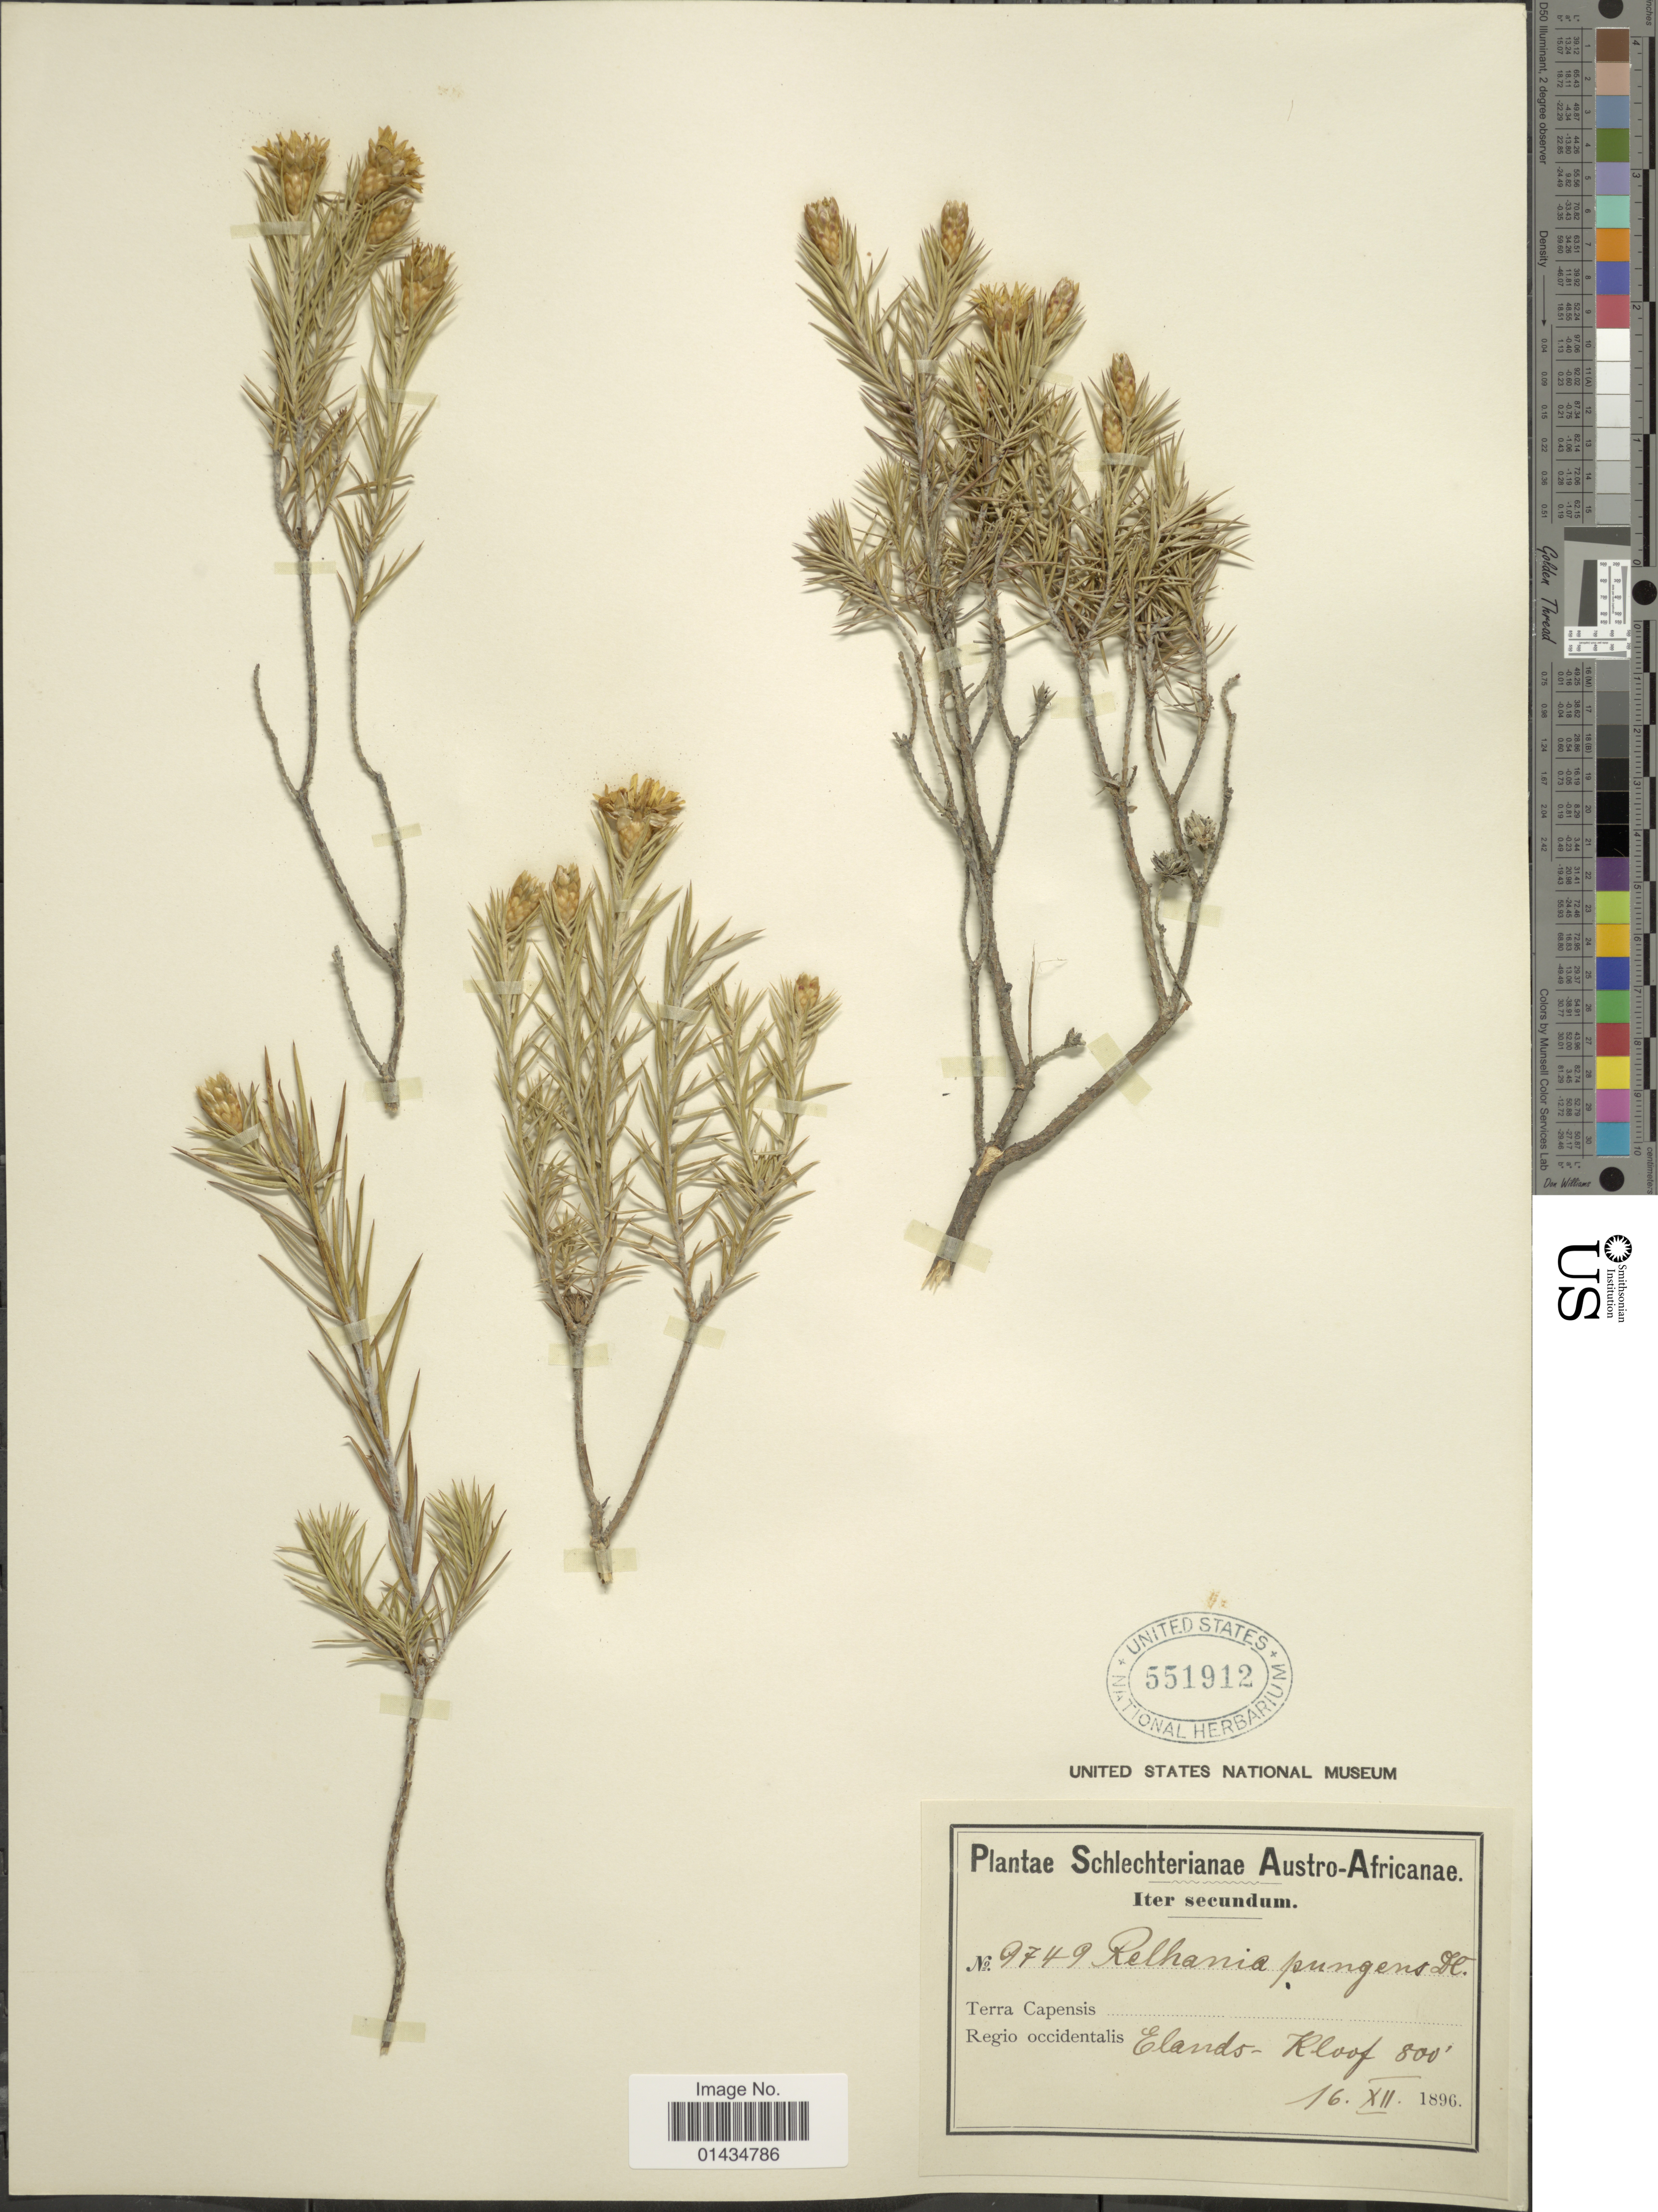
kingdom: Plantae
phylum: Tracheophyta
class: Magnoliopsida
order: Asterales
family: Asteraceae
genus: Relhania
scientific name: Relhania pungens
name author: L'Hér.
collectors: Schlechter, --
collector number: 9749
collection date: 1896-12-16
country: South Africa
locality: Austro-Africanae, Terra Capensis, regio occidentalis Elands- Kloof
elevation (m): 244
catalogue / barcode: US 551912